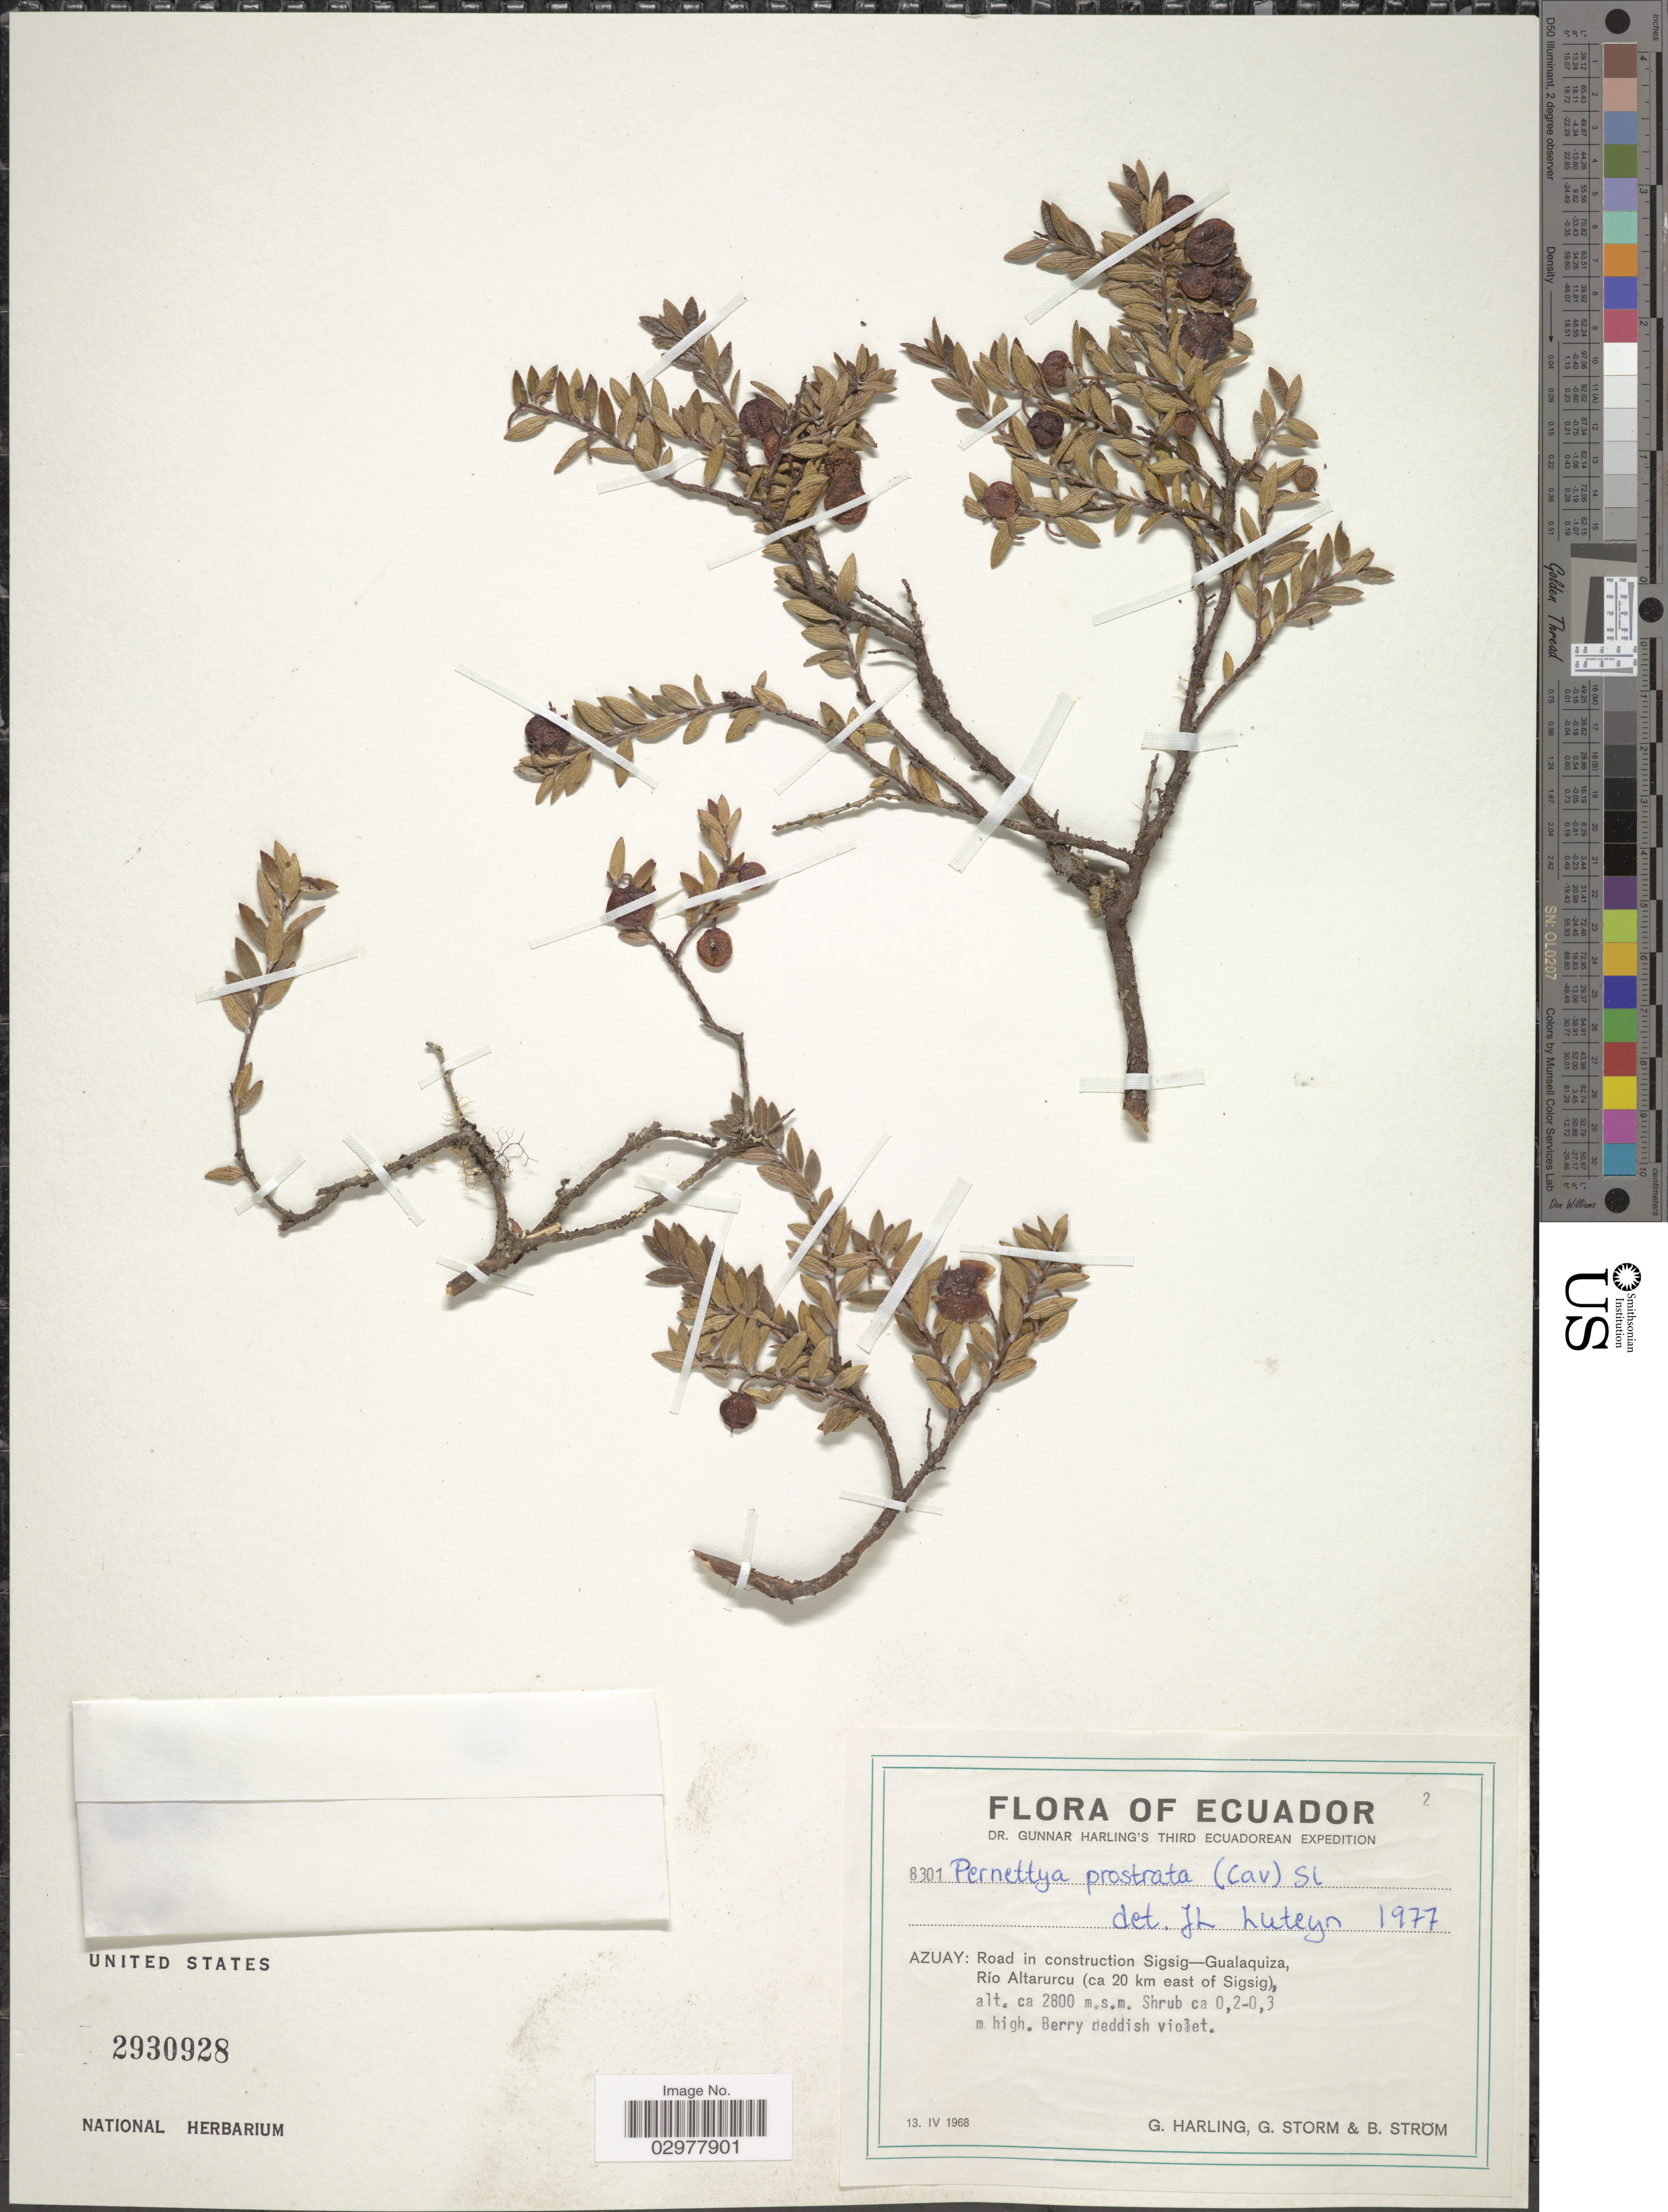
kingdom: Plantae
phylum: Tracheophyta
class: Magnoliopsida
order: Ericales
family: Ericaceae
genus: Pernettya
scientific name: Pernettya prostrata var. euprostrata Sleumer, nom. inval.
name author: Sleumer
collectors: G. Harling, G. Storm & B. Ström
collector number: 8301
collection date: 1968-04-13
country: Ecuador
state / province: Azuay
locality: Road in construction Sigsig-Gualaquiza, Río Altarurcu (ca 20 km east of Sigsig).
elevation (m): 2800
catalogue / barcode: US 2930928